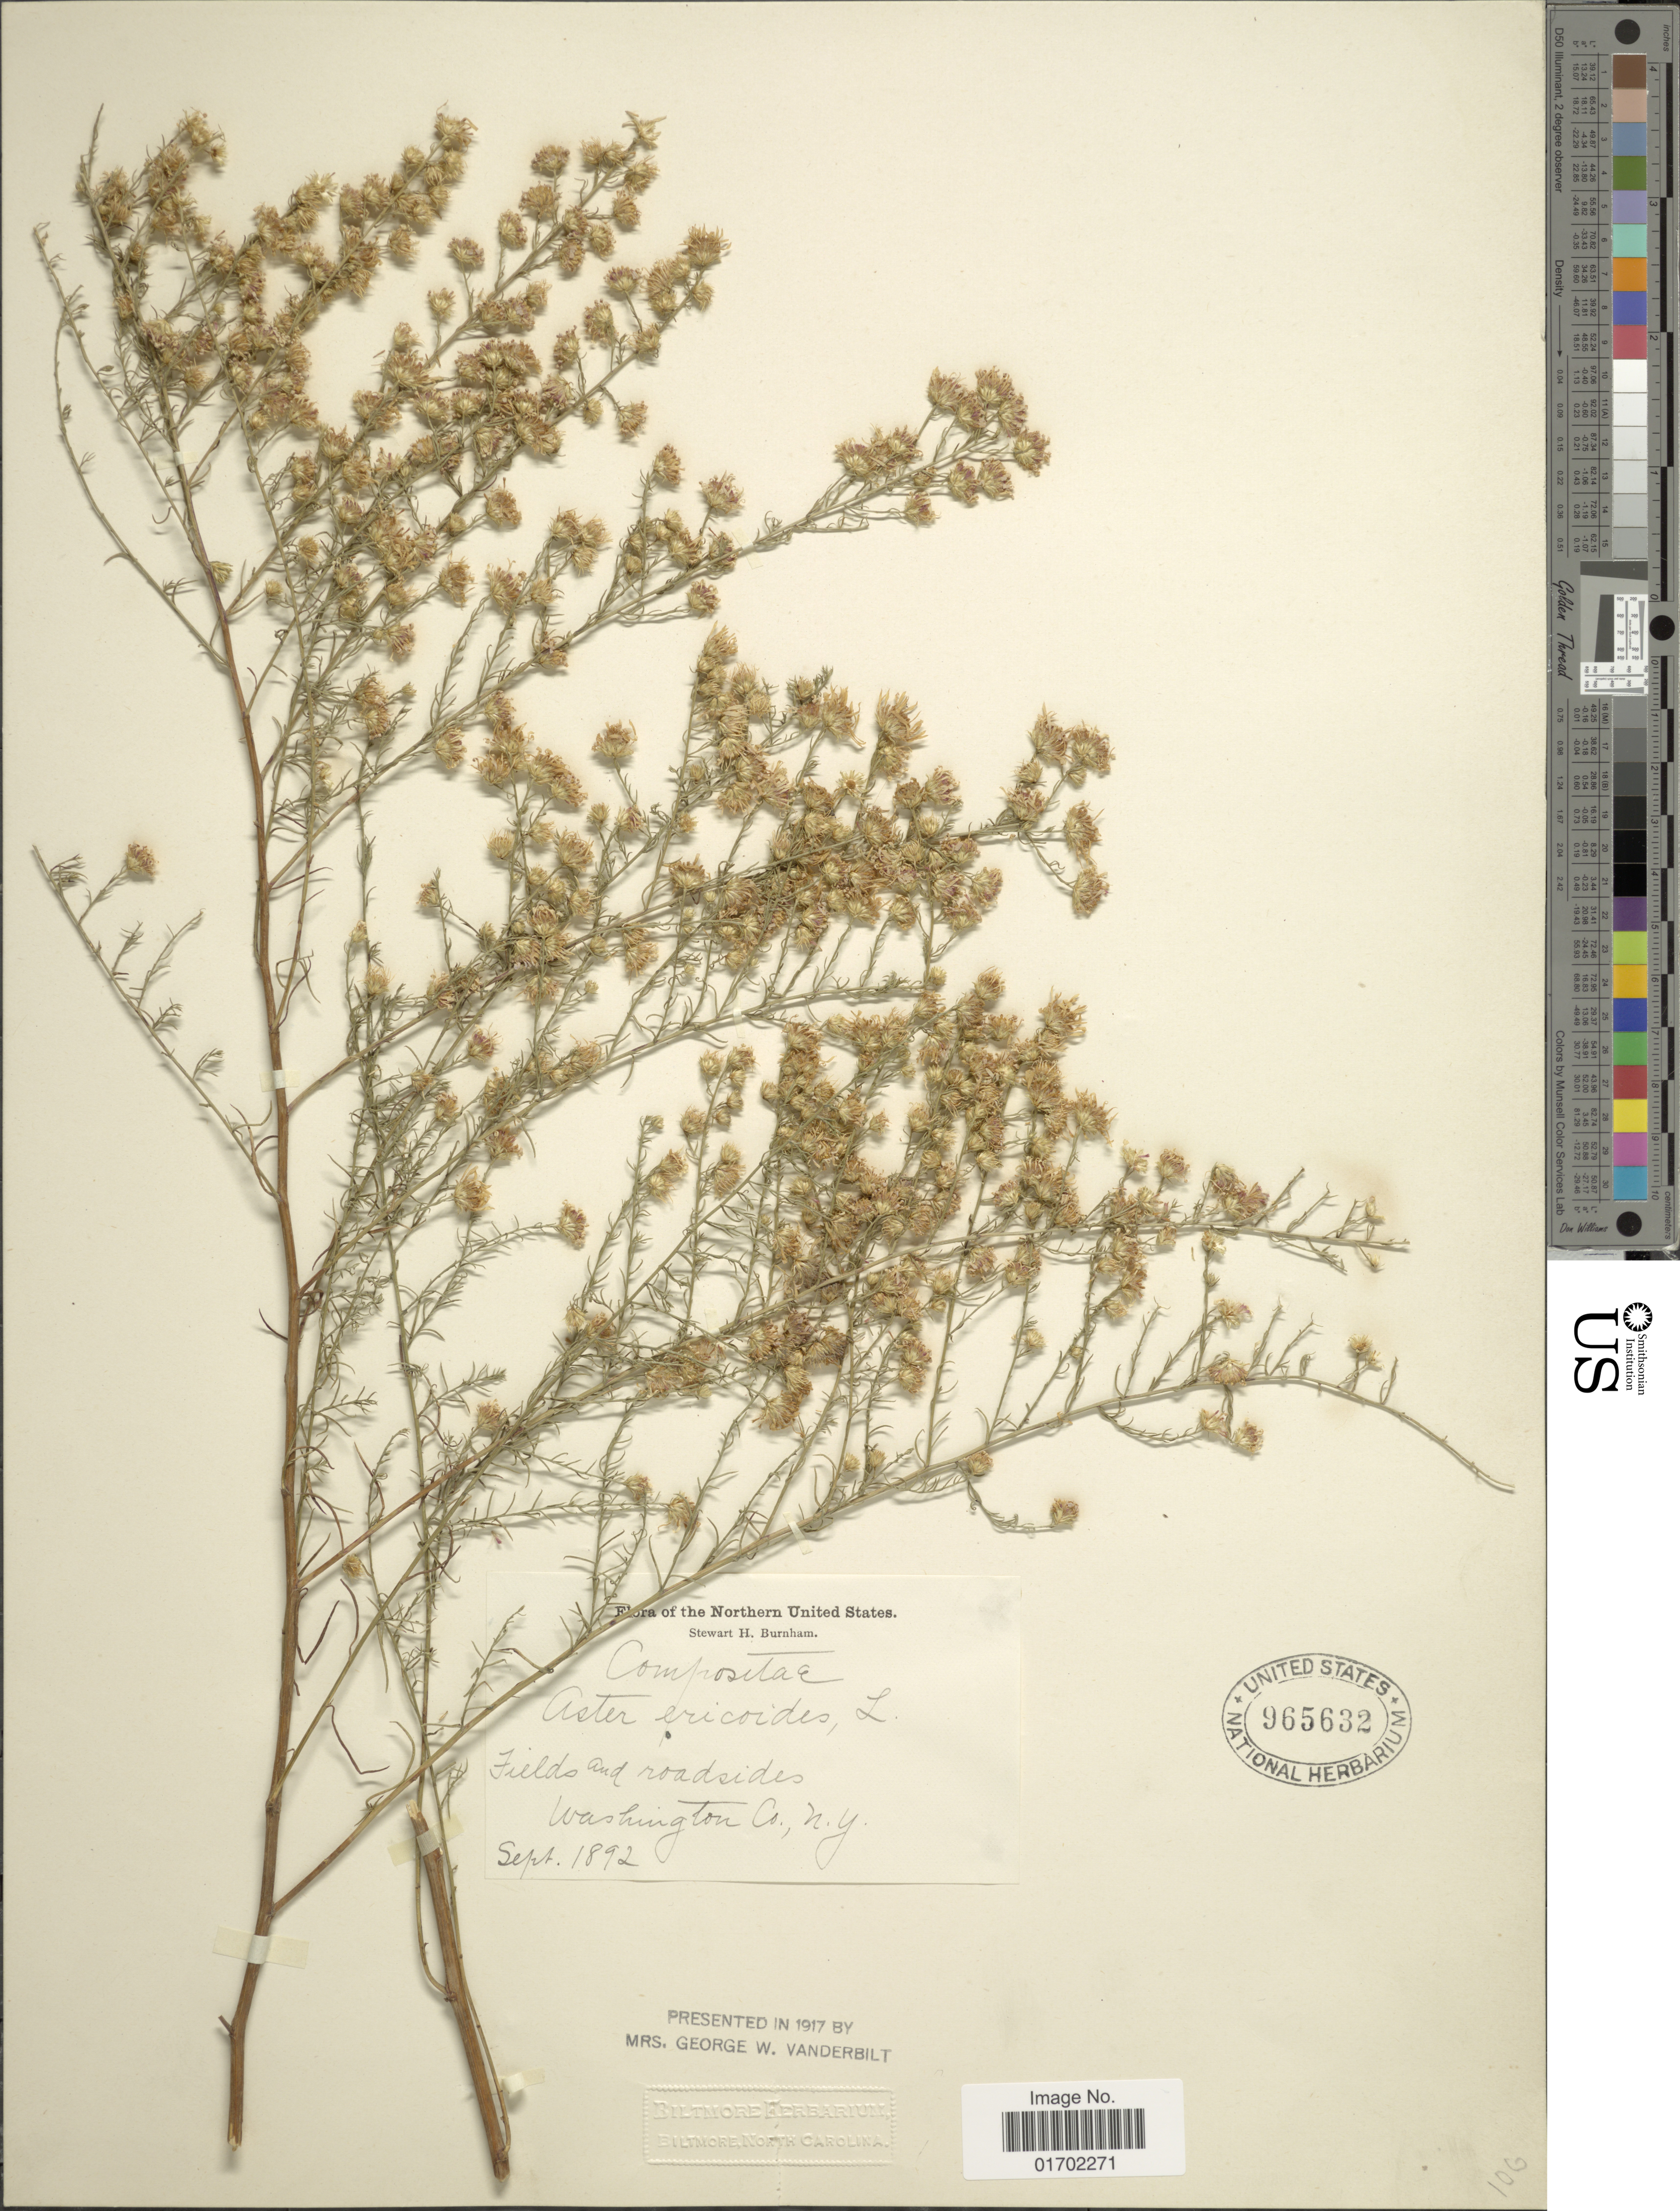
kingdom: Plantae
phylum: Tracheophyta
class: Magnoliopsida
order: Asterales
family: Asteraceae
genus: Symphyotrichum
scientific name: Symphyotrichum pilosum var. pilosum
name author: (Willd.) G.L. Nesom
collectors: S. Burnham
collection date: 1892-09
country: United States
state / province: New York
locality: Northern United States, Washington Co., N. Y.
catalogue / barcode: US 965632